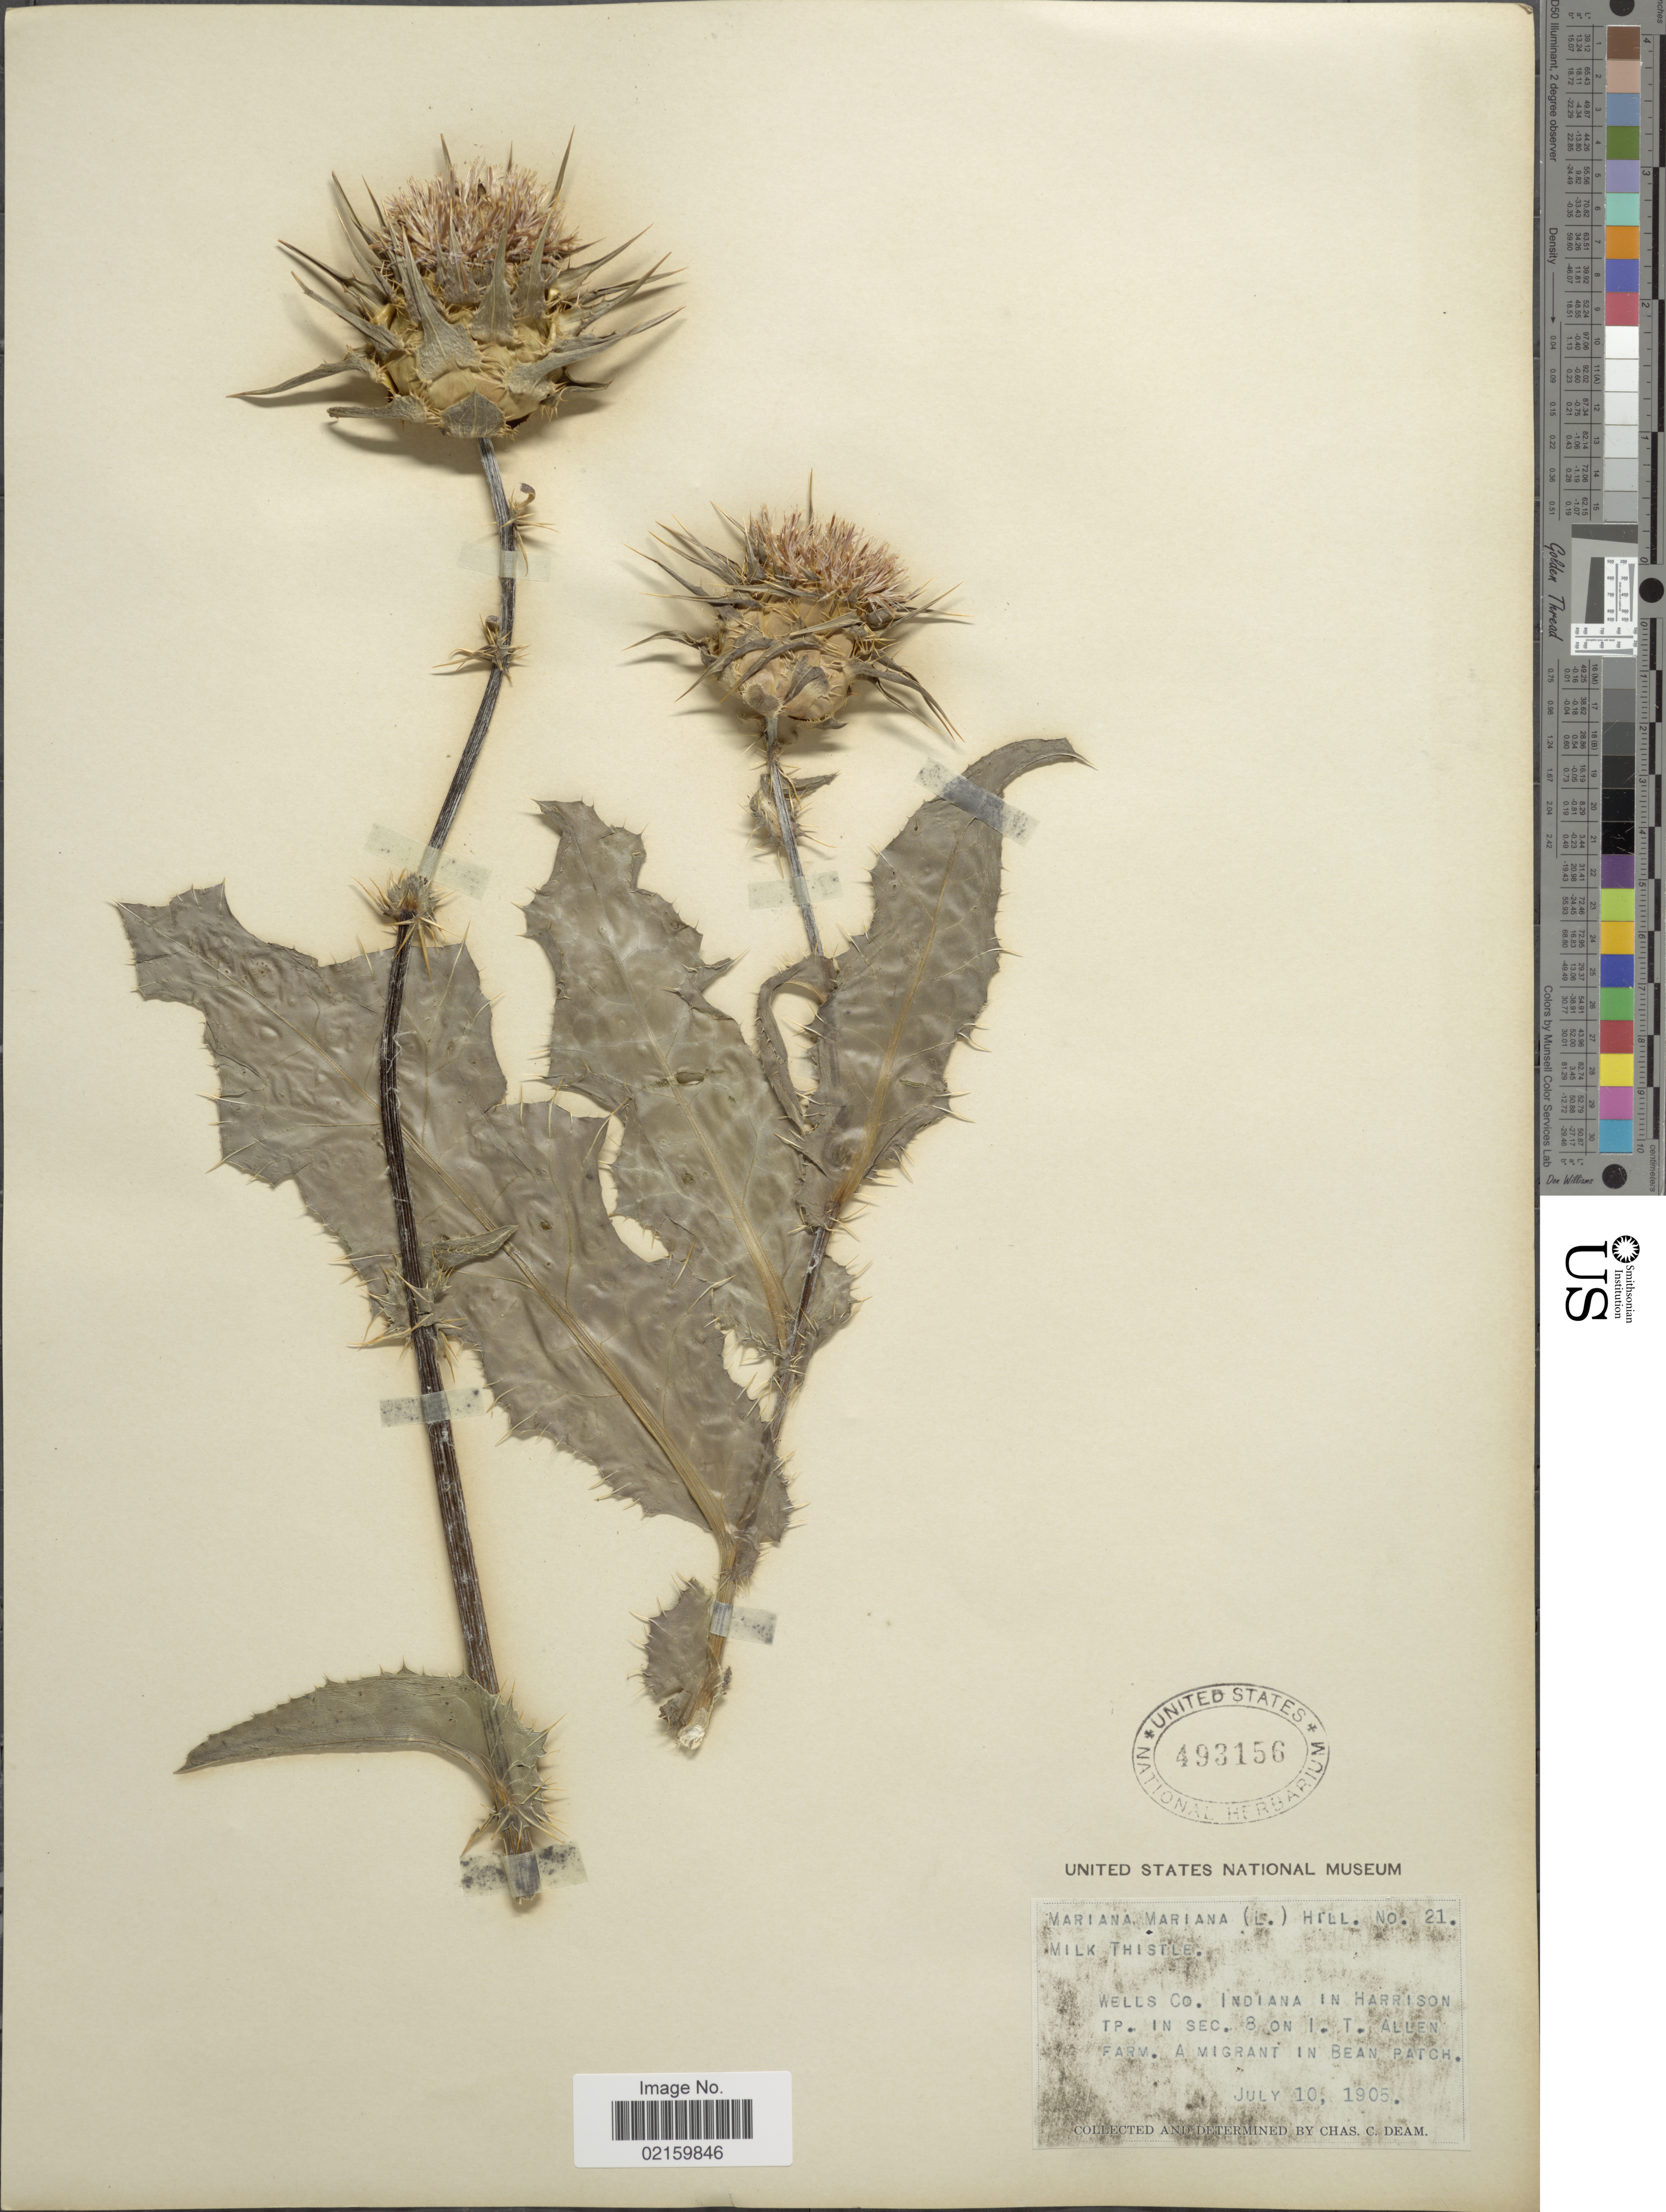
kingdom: Plantae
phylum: Tracheophyta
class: Magnoliopsida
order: Asterales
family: Asteraceae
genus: Silybum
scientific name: Silybum marianum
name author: (L.) Gaertn.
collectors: C. C. Deam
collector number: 21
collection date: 1905-07-10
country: United States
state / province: Indiana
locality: Wells Co. Indiana in Harrison Tp. in sec. 8 on I. T. Allen Farm. A migrant in Bean Patch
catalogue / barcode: US 493156